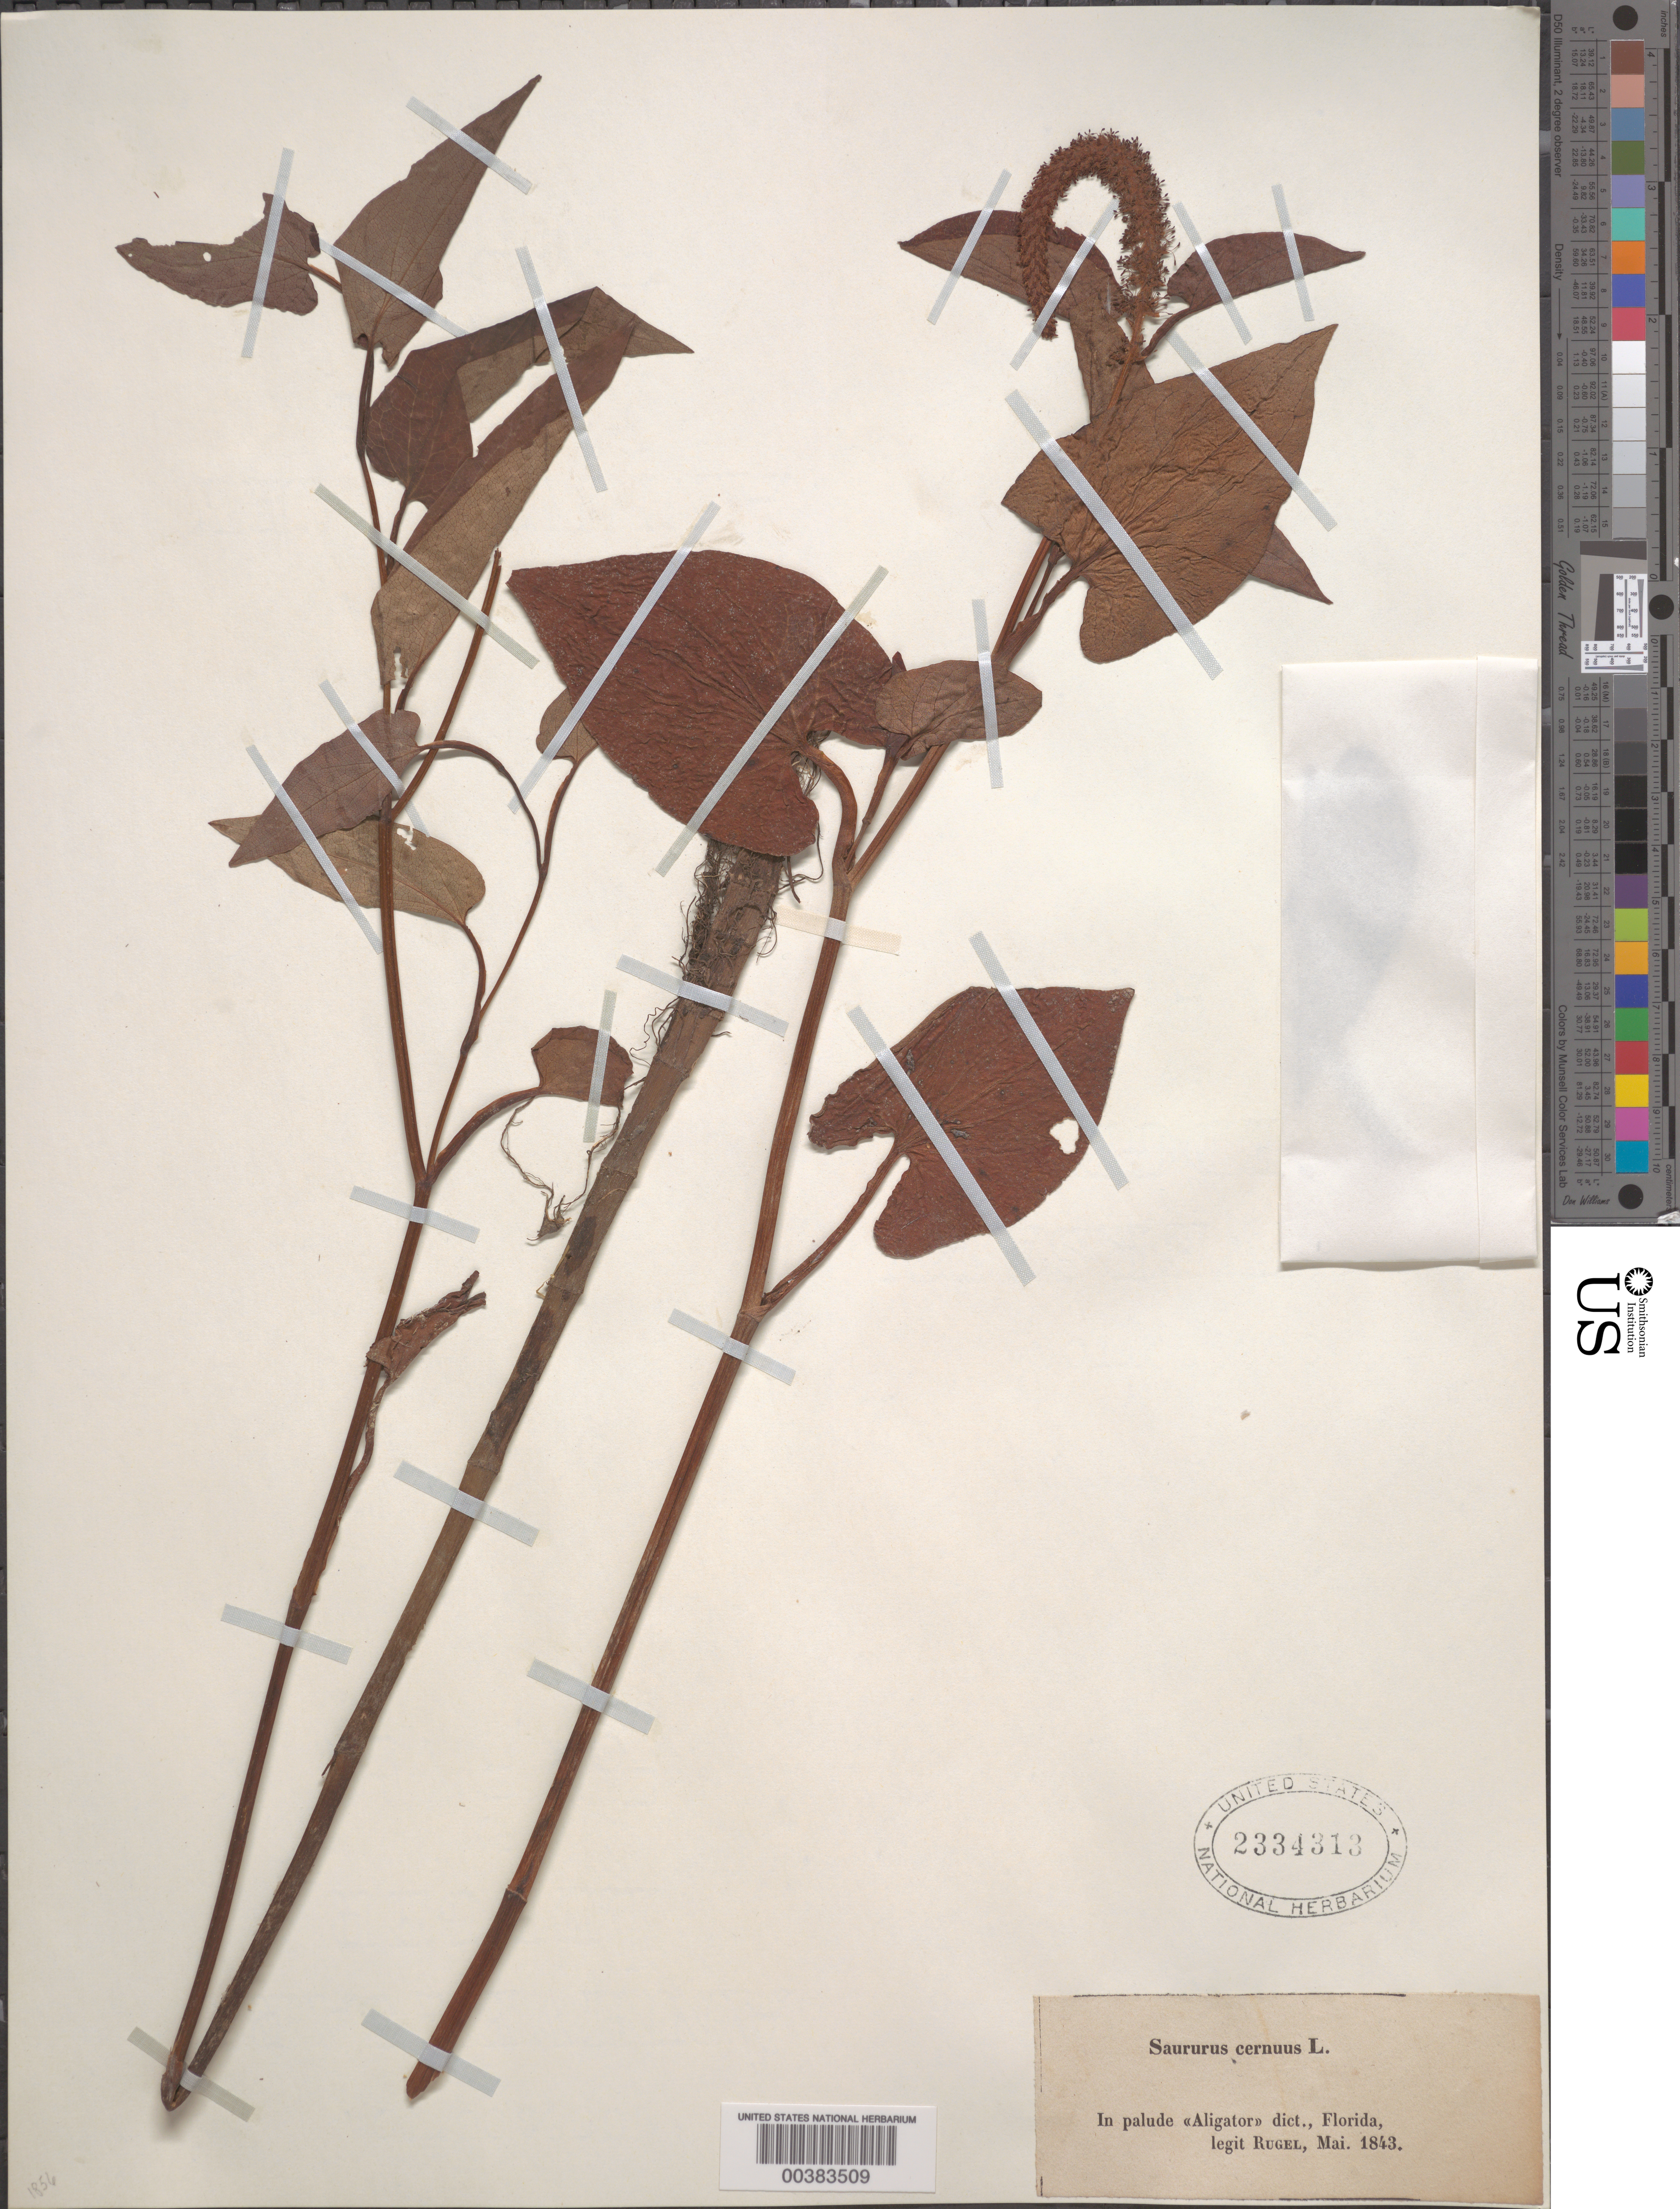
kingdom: Plantae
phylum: Tracheophyta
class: Magnoliopsida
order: Piperales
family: Saururaceae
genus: Saururus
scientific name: Saururus cernuus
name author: L.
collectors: Rugel, --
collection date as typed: May 1843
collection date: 1843-05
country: United States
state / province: Florida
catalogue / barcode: US 2334313